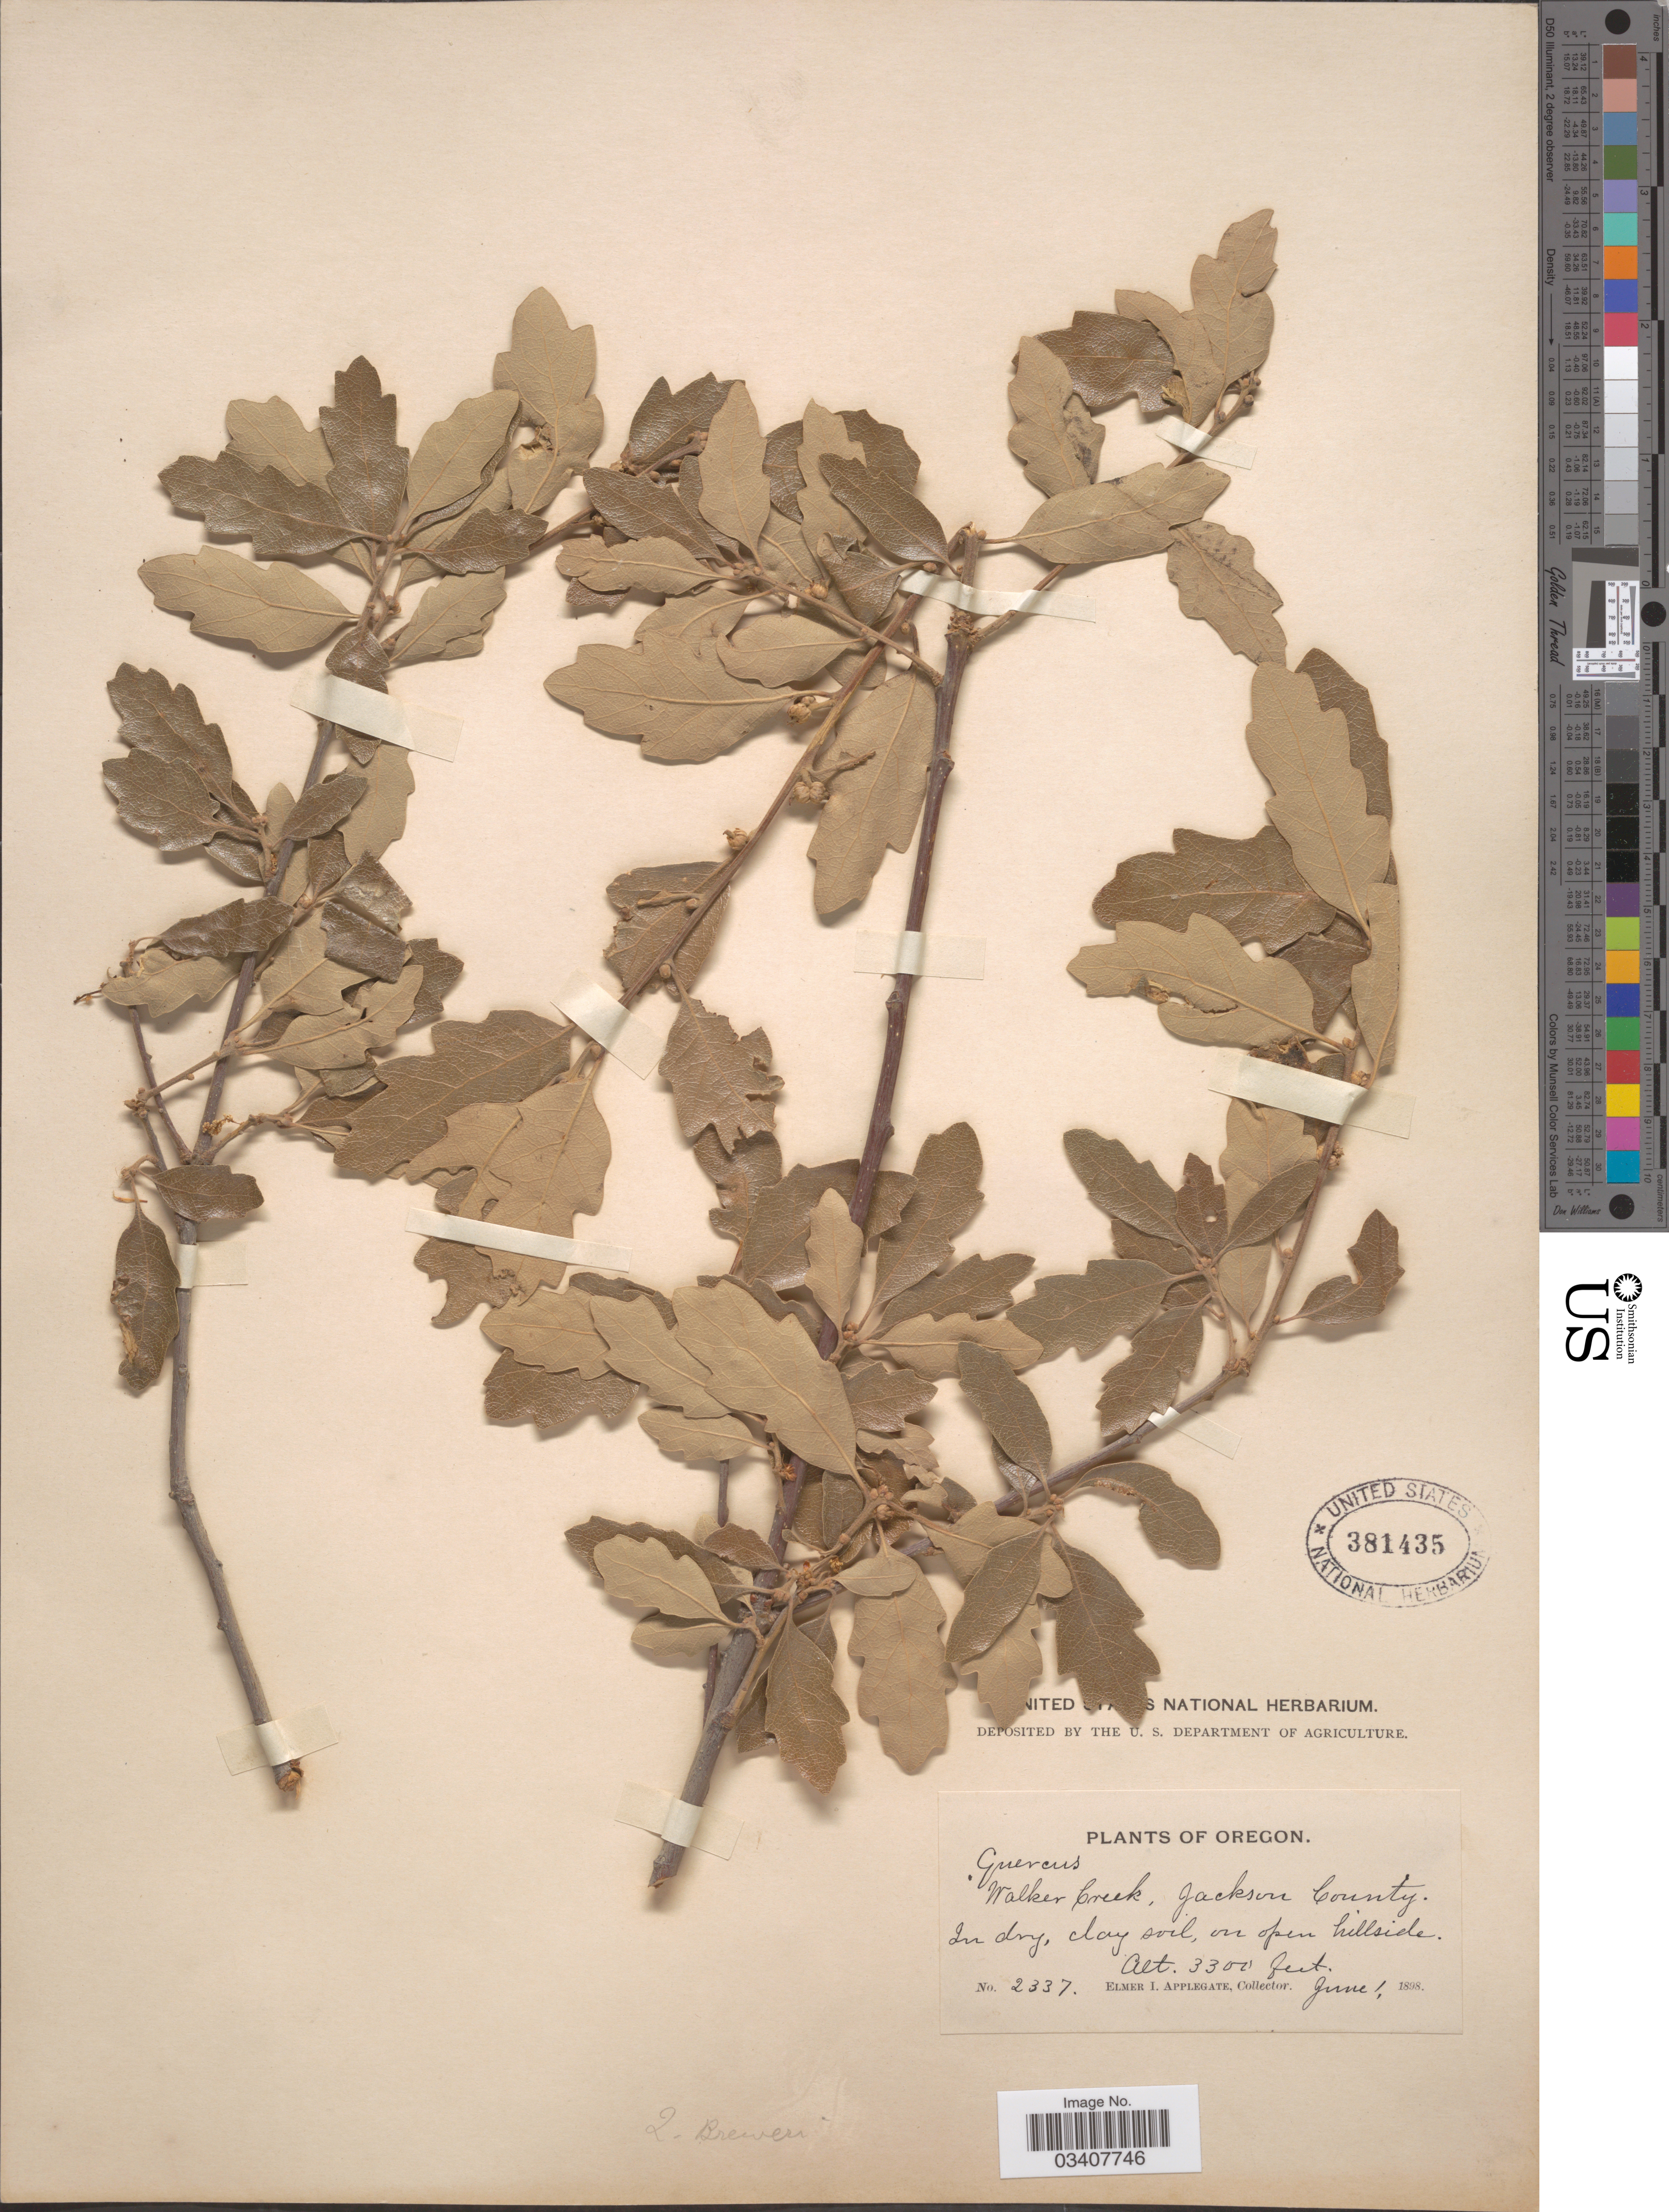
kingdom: Plantae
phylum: Tracheophyta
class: Magnoliopsida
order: Fagales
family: Fagaceae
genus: Quercus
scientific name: Quercus oerstediana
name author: R. Br.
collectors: E. I. Applegate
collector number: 2337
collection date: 1898-06-01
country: United States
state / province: Oregon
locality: Walker Creek, Jackson County.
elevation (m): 1006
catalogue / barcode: US 381435